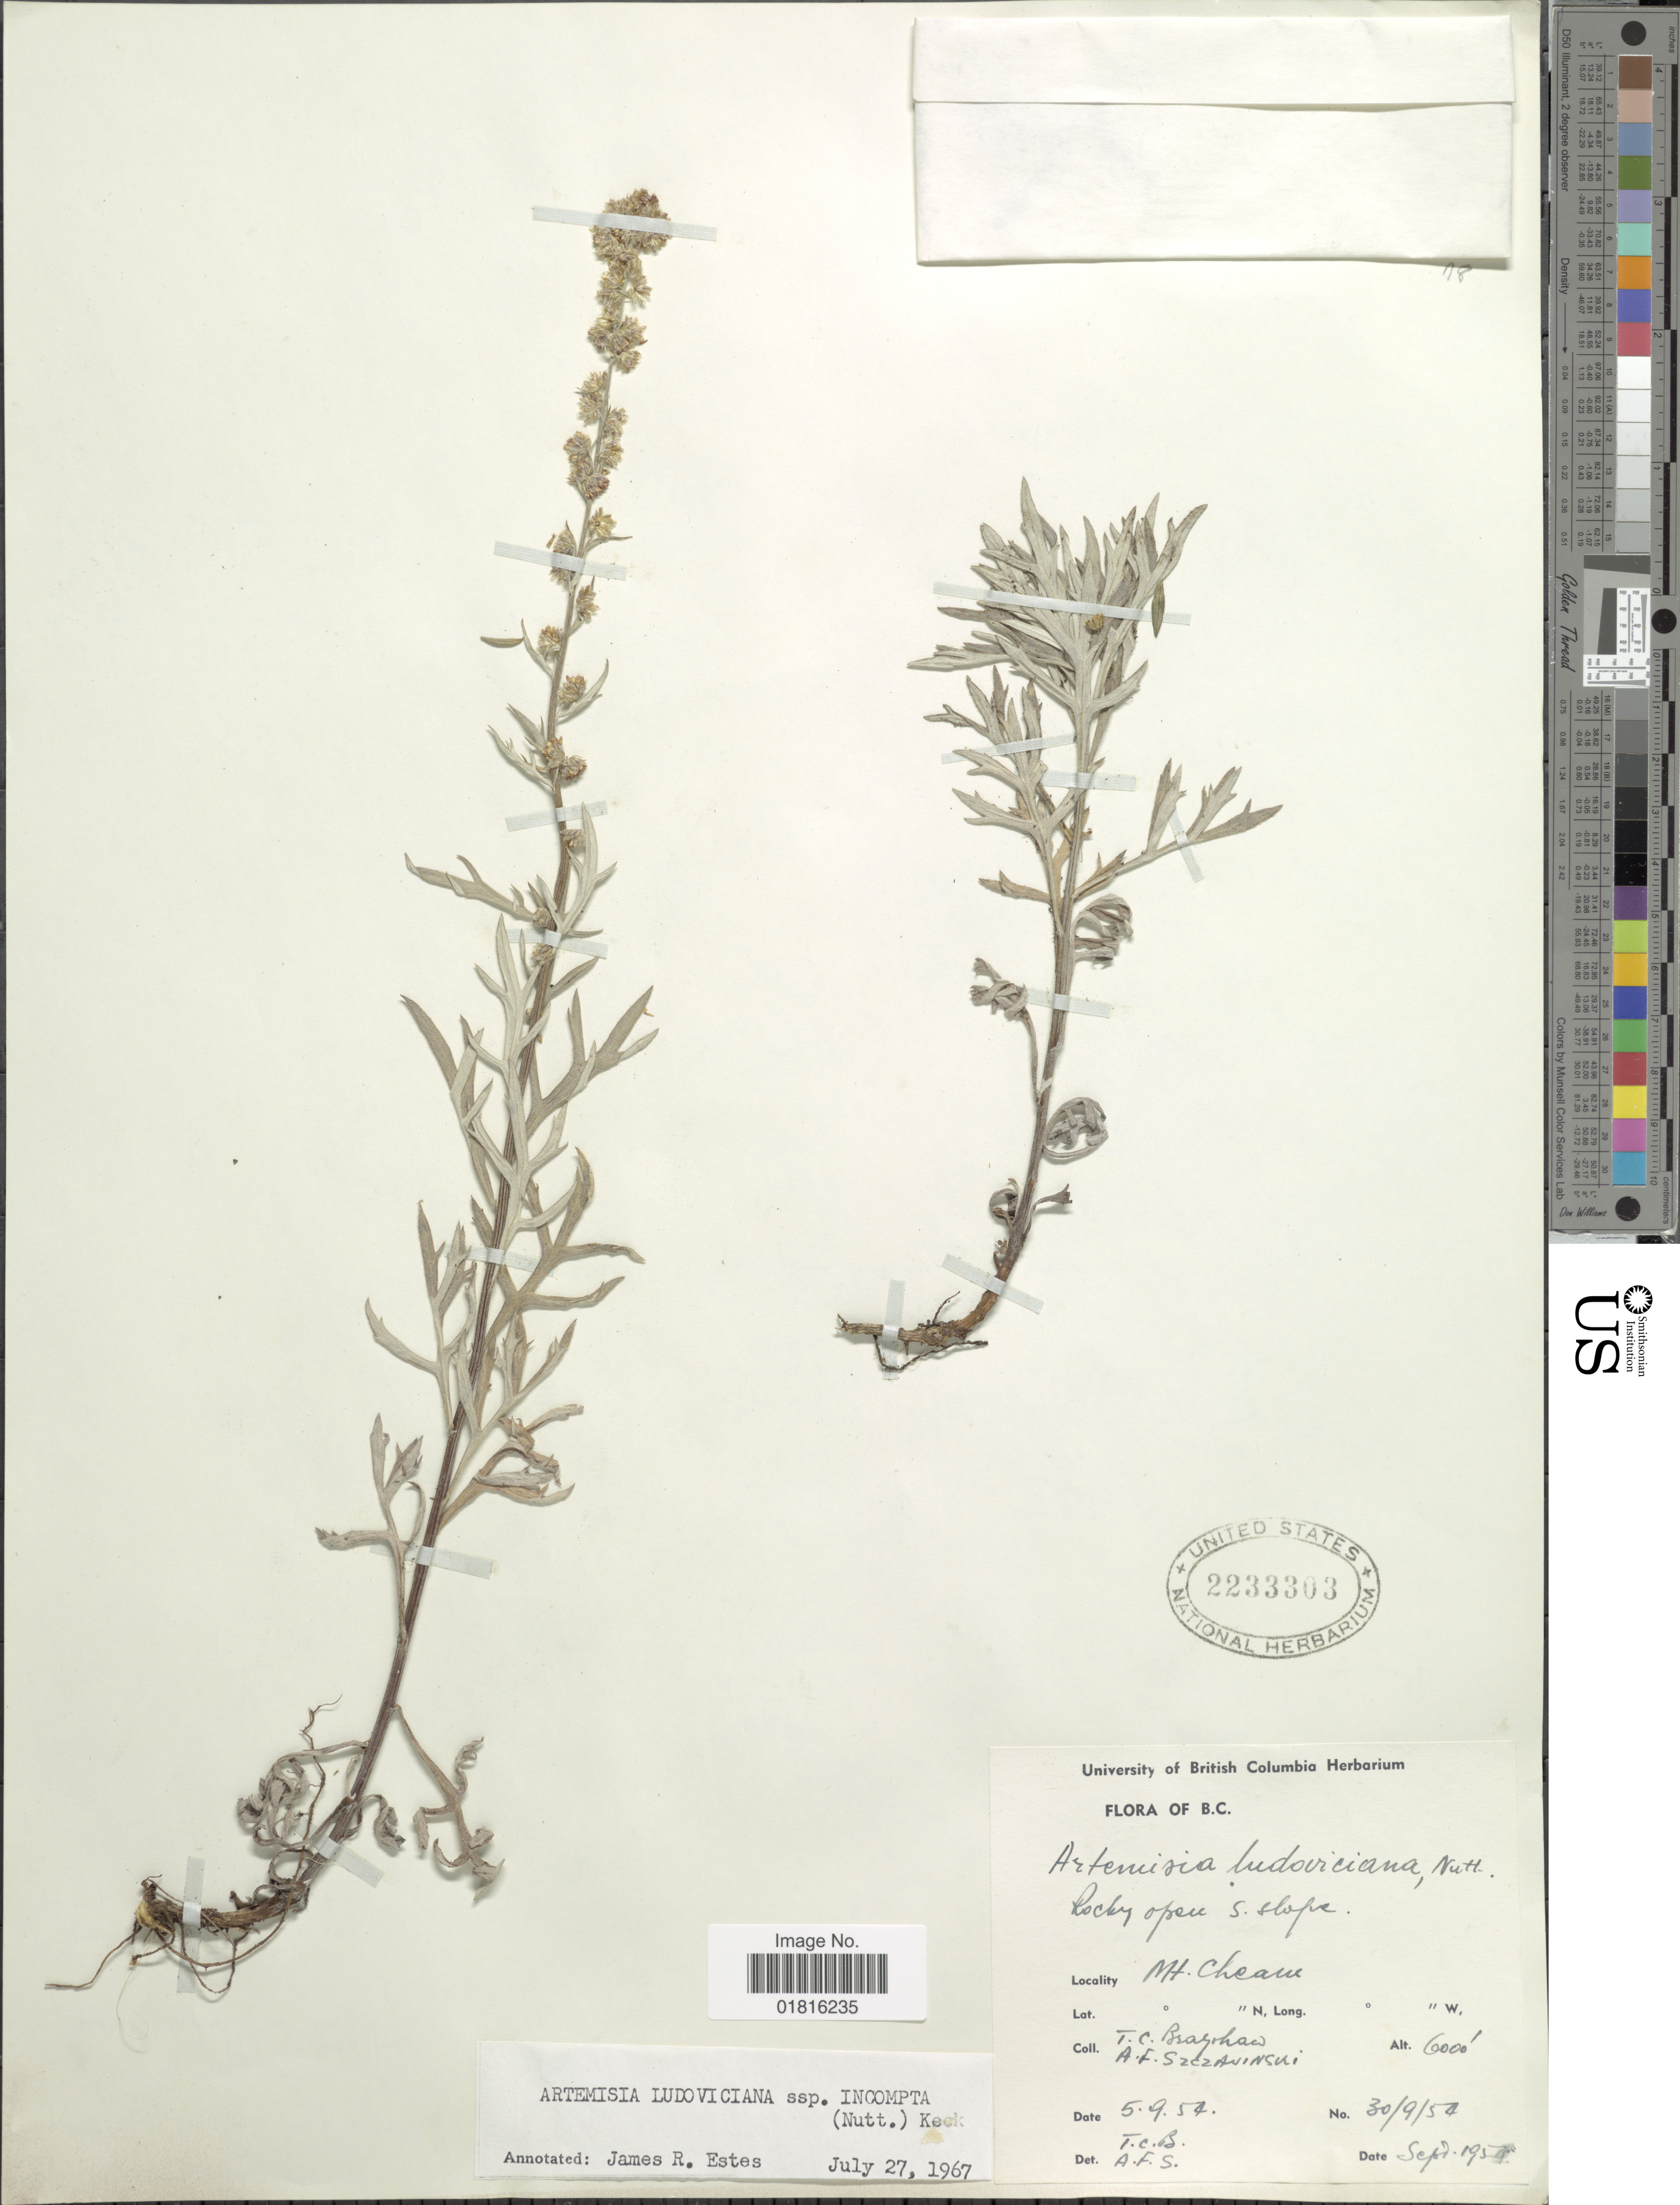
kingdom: Plantae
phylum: Tracheophyta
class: Magnoliopsida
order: Asterales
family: Asteraceae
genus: Artemisia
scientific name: Artemisia ludoviciana subsp. incompta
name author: (Nutt.) D.D. Keck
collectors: T. Brayshaw & A. Szczawinski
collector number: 30/9/54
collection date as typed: Transcribed d/m/y: 5/9/54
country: Canada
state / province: British Columbia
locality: Rocky open S. slope, Mt. Cheam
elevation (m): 1829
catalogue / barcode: US 2233303